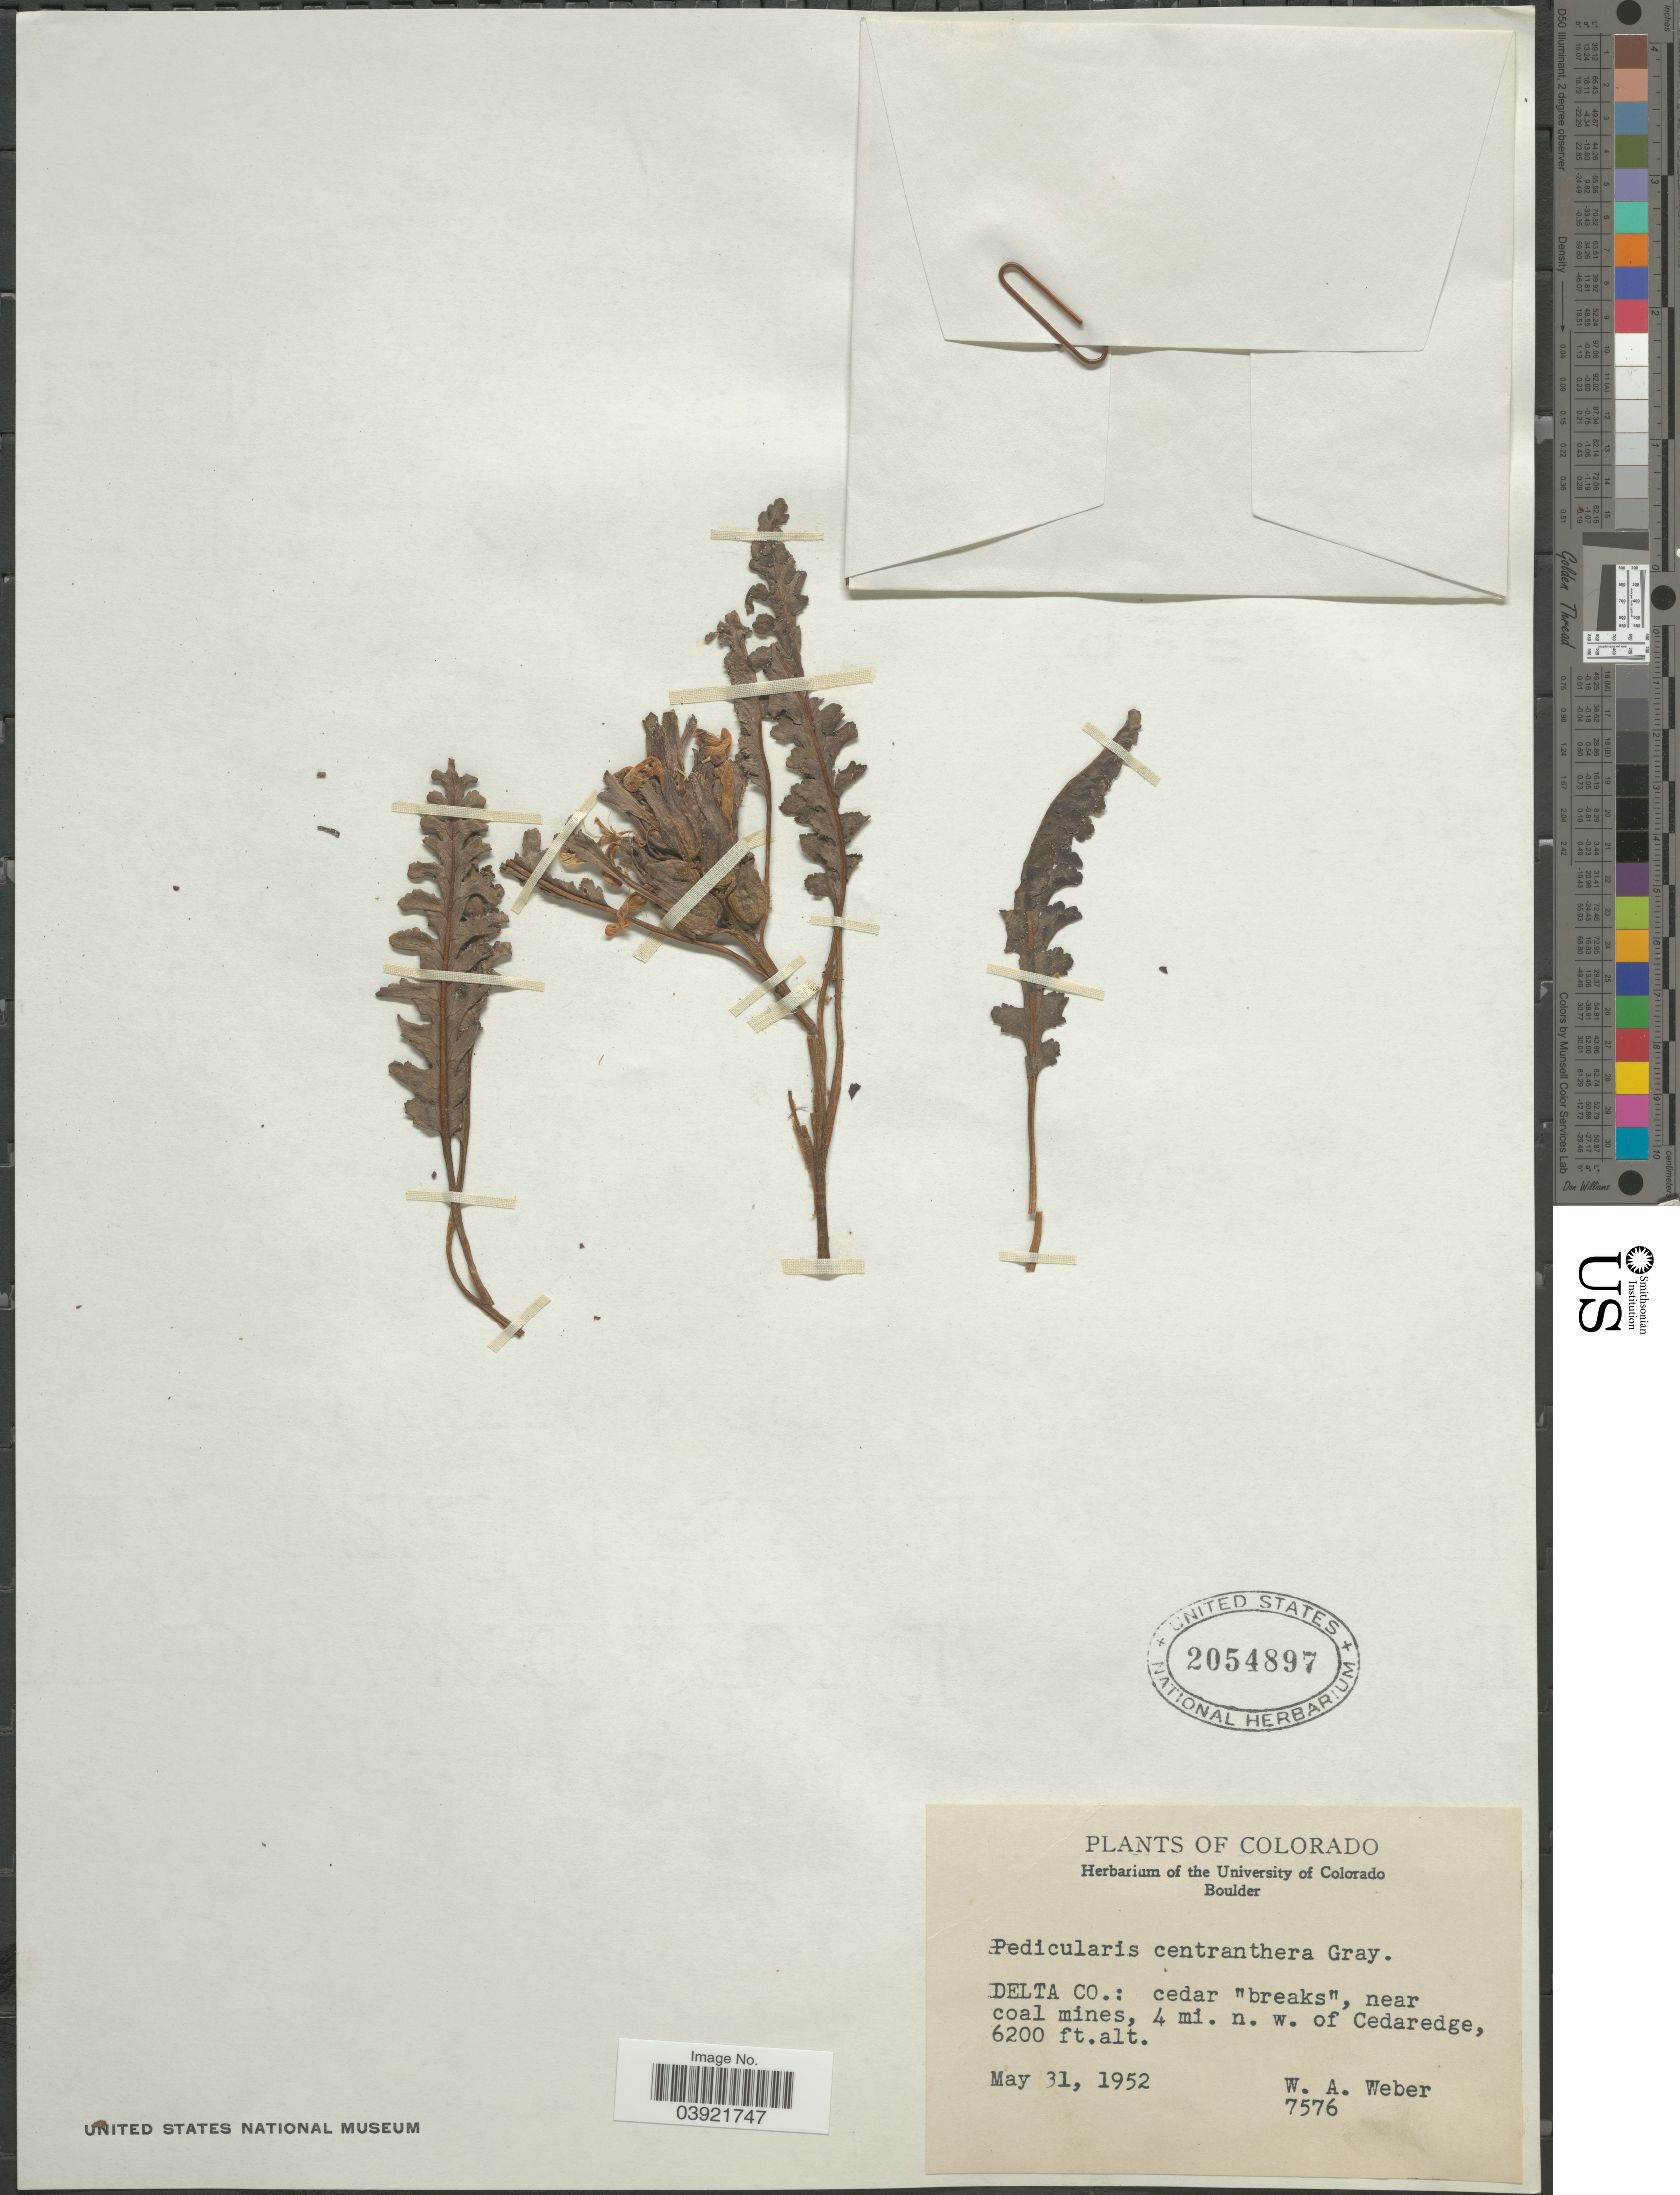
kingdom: Plantae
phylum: Tracheophyta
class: Magnoliopsida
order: Lamiales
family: Orobanchaceae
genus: Pedicularis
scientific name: Pedicularis centranthera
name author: A. Gray in Emory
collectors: W. A. Weber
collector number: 7576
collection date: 1952-05-31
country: United States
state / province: Colorado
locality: Delta Co.: 4 mi. n. w. of Cedaredge.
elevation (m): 1890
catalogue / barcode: US 2054897